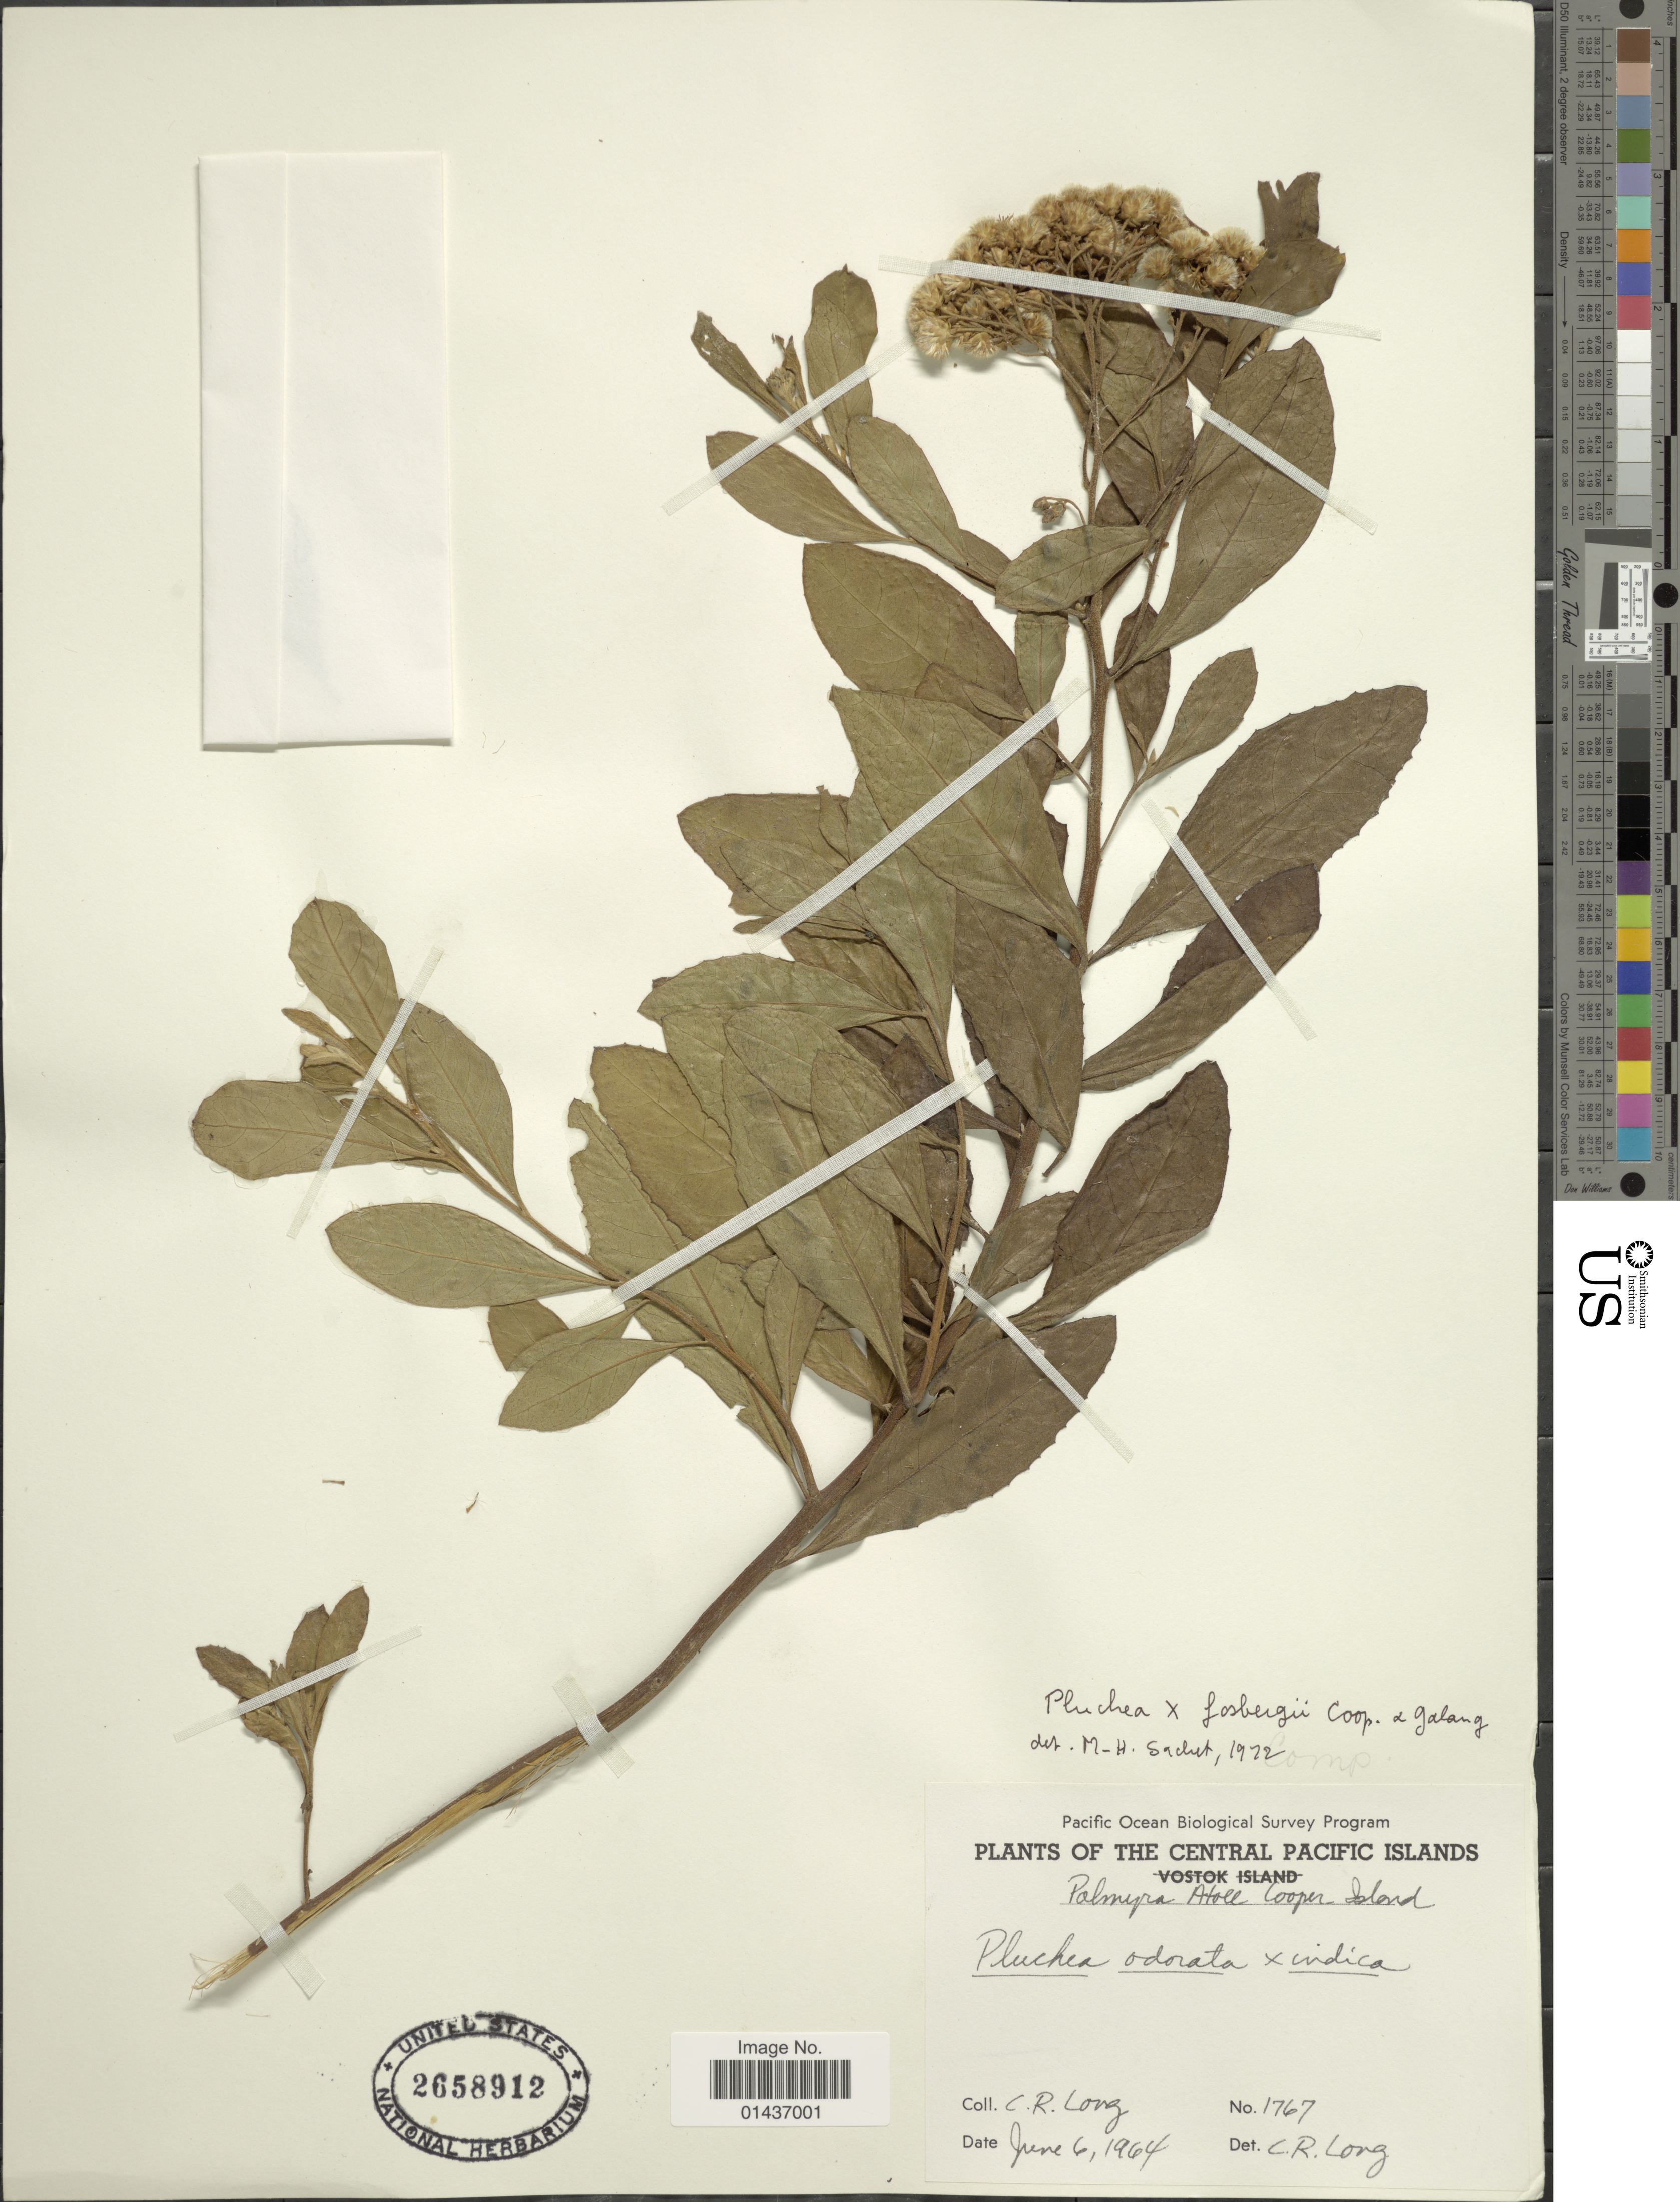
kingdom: Plantae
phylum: Tracheophyta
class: Magnoliopsida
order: Asterales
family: Asteraceae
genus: Pluchea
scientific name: Pluchea x fosbergii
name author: Cooperr. & Galang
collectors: C. R. Long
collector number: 1767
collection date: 1964-06-06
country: U.S. Administered Pacific Islands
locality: The Central Pacific Islands, Palmyra Atoll Cooper Island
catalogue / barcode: US 2658912